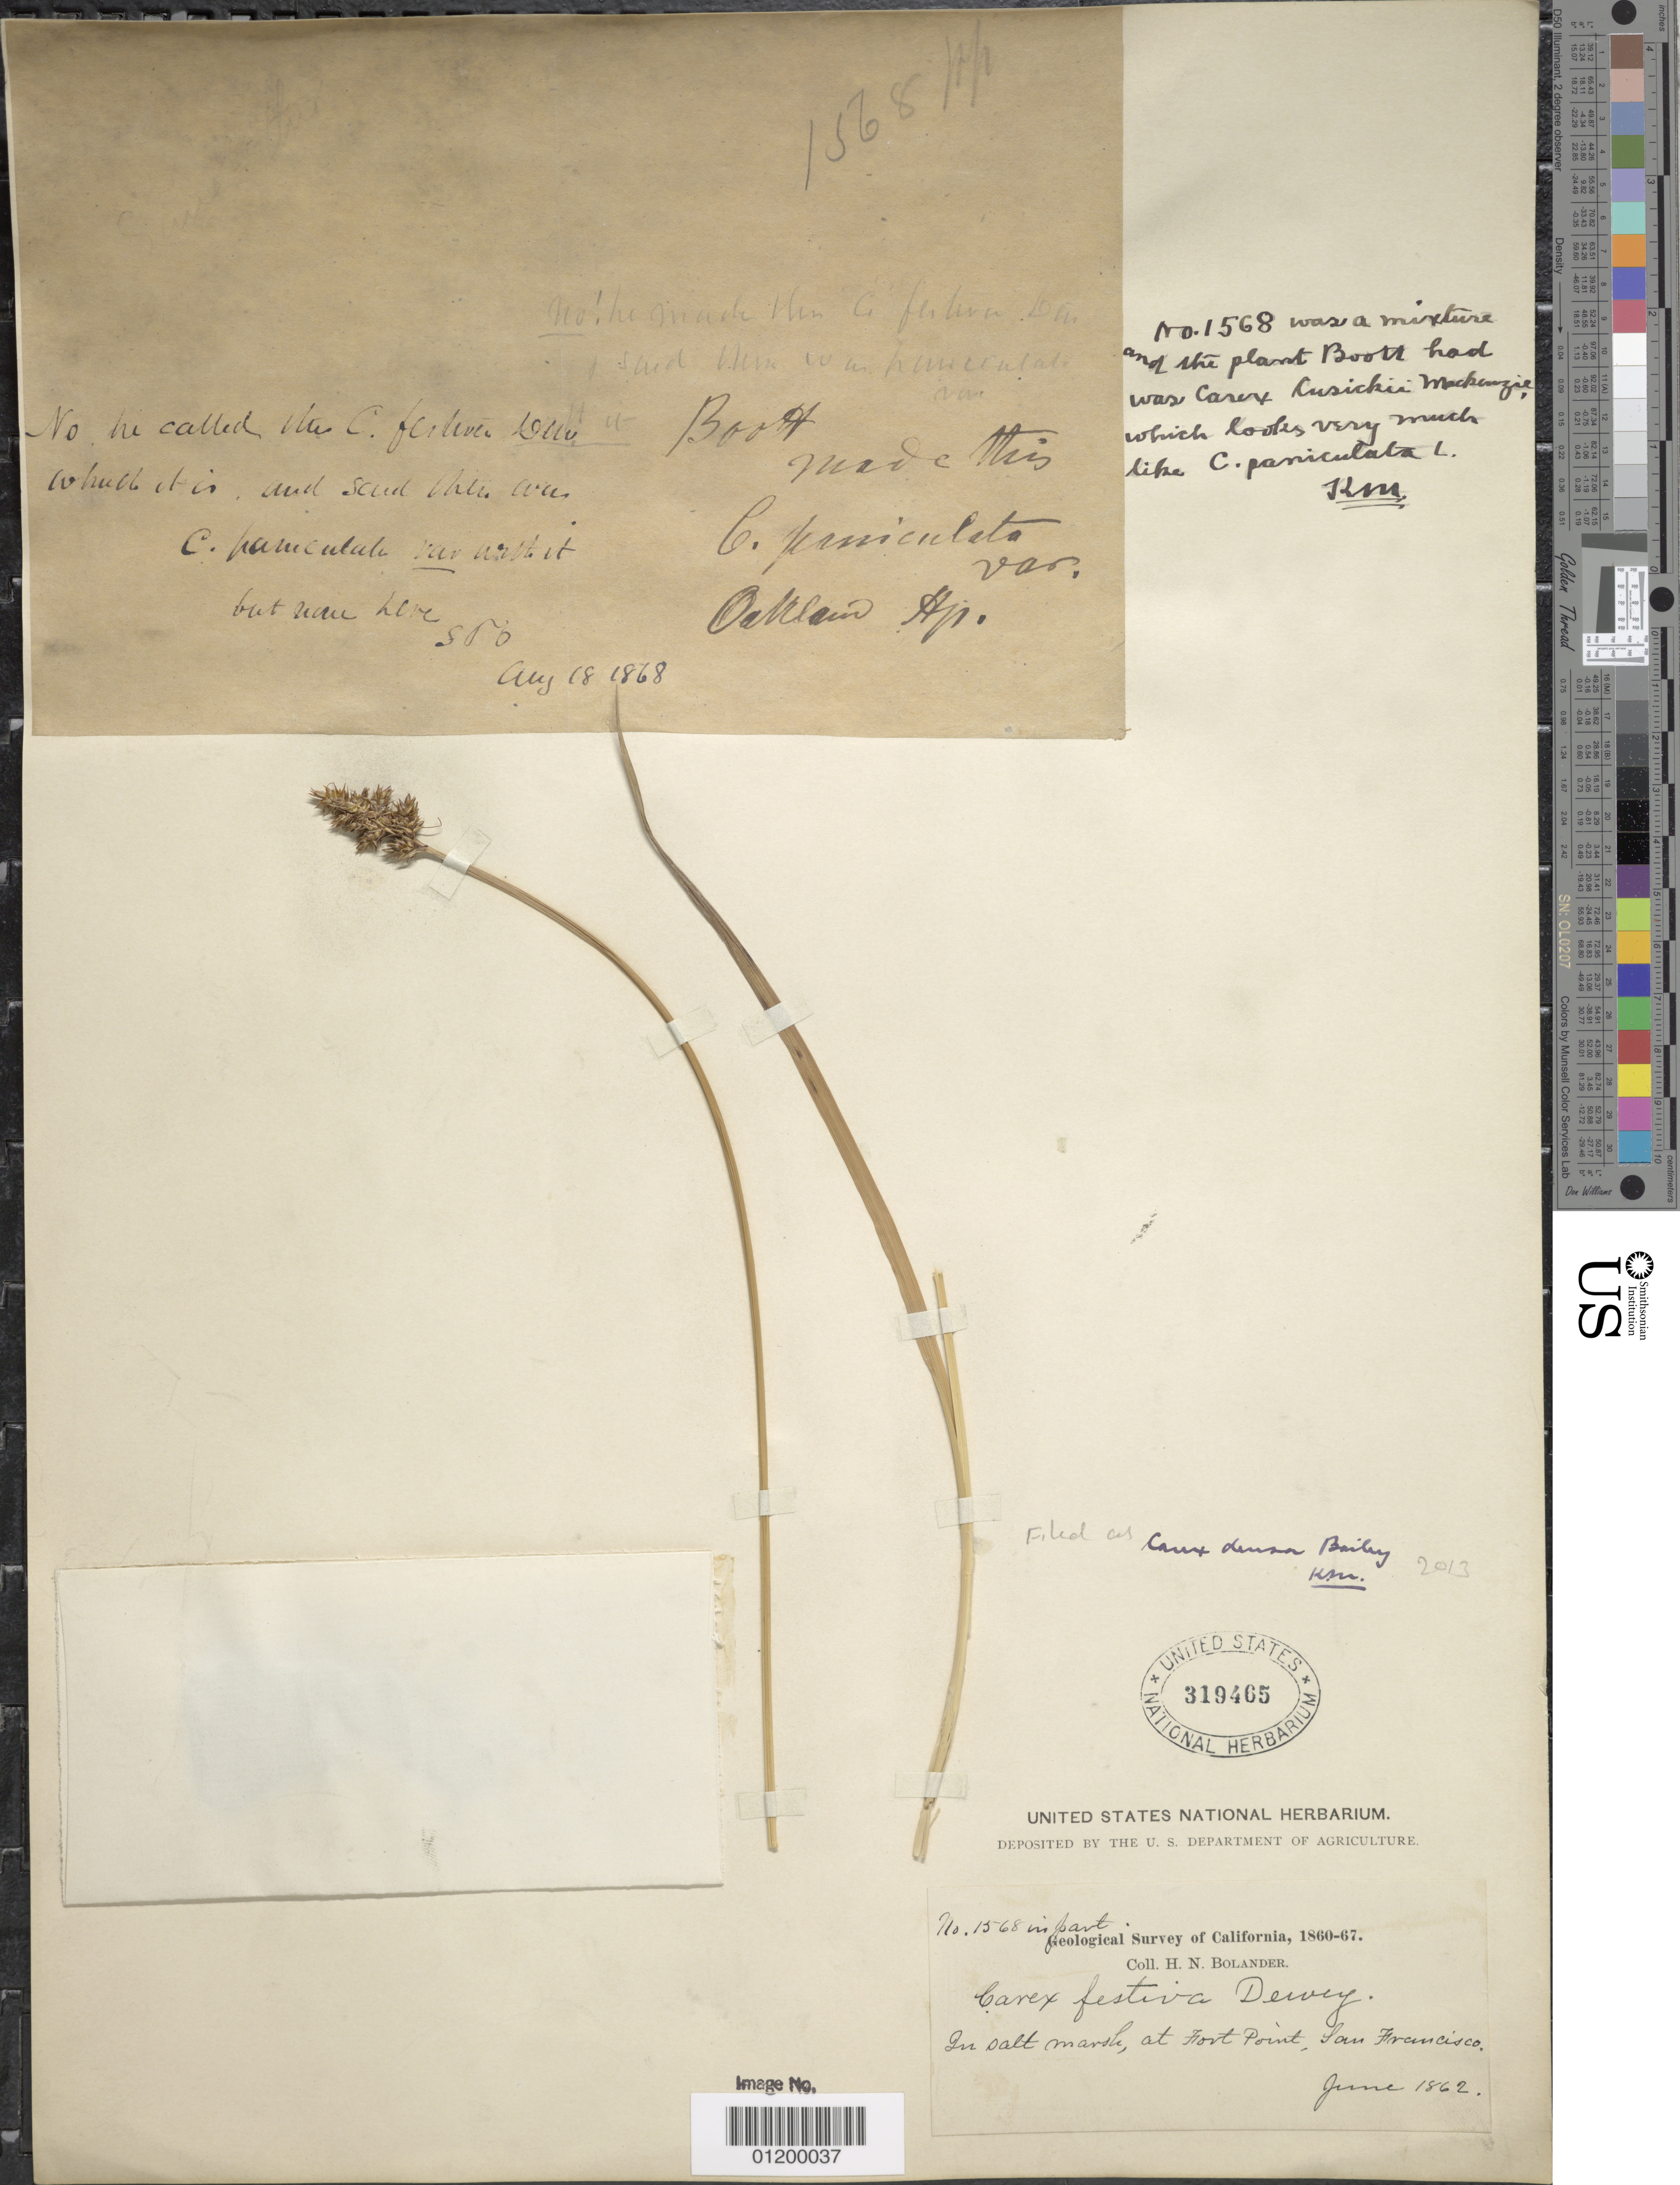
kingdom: Plantae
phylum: Tracheophyta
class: Liliopsida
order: Poales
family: Cyperaceae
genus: Carex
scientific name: Carex densa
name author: (L.H. Bailey) L.H. Bailey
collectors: H. Bolander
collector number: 1568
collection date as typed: Jun 1862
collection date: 1862-06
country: United States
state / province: California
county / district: San Francisco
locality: In salt marsh, at Fort Point, San Francisco.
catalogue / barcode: US 319465